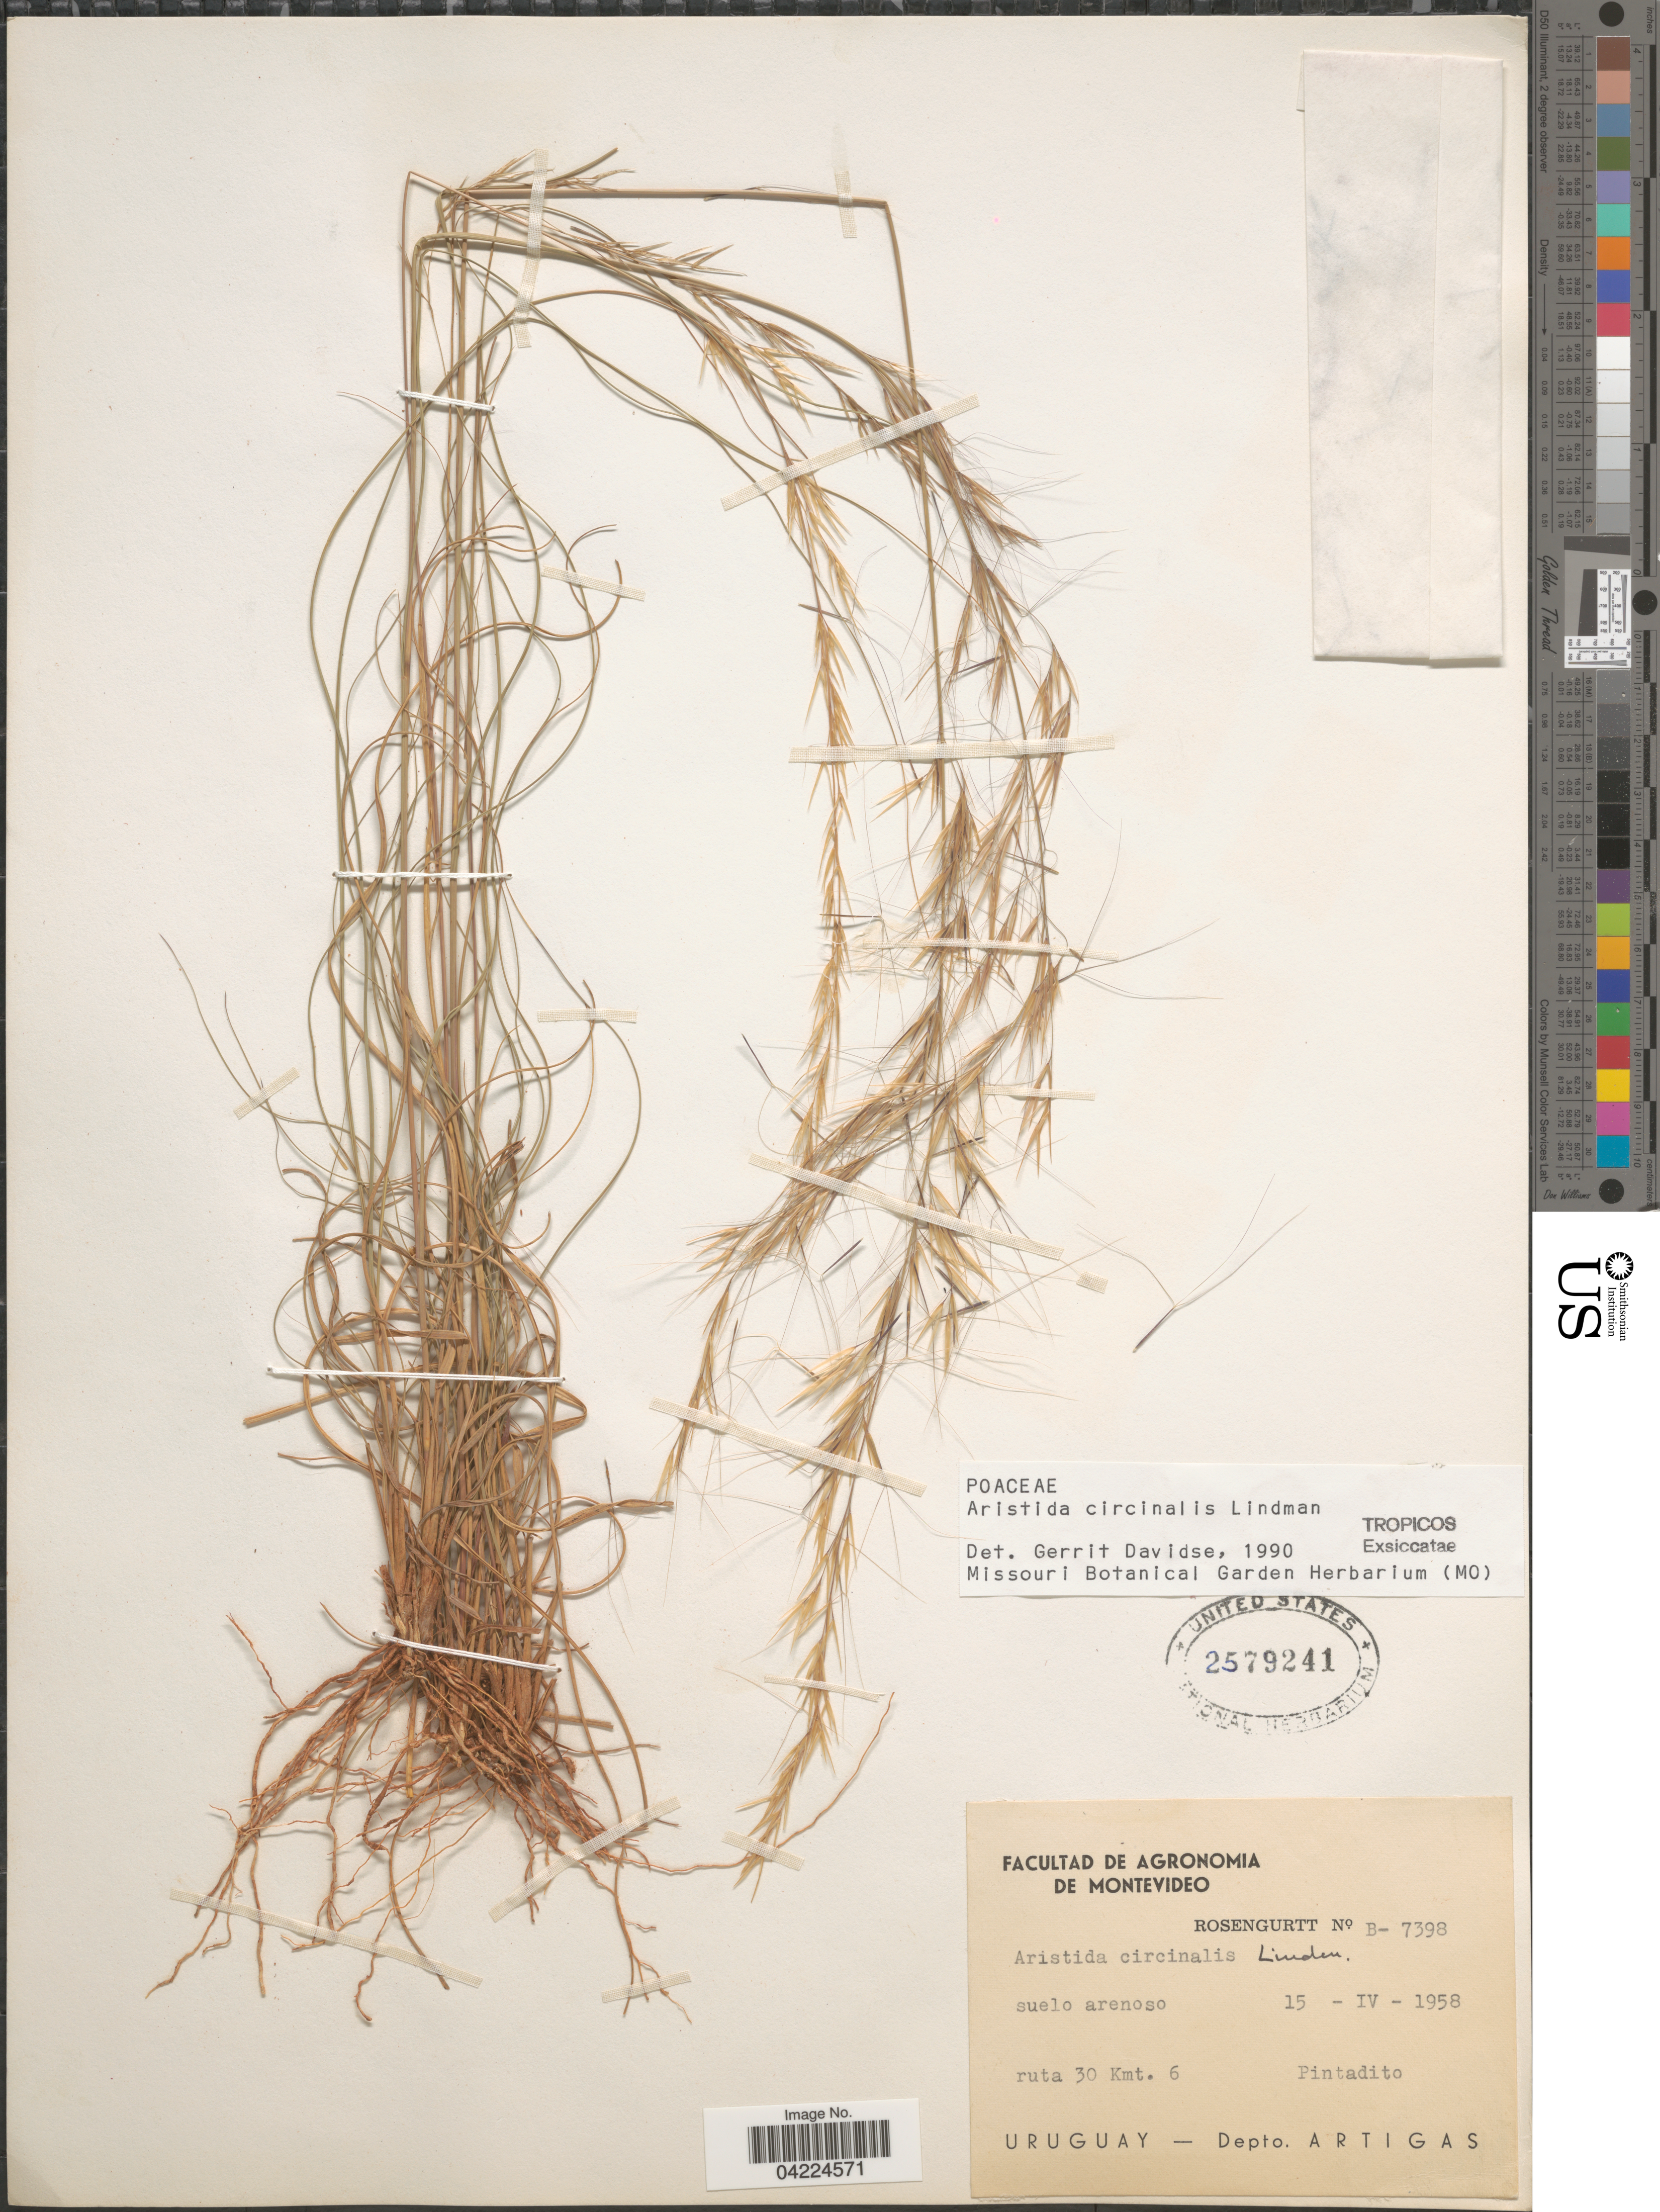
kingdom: Plantae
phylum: Tracheophyta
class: Liliopsida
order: Poales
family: Poaceae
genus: Aristida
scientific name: Aristida circinalis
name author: Lindm.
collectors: Rosengurtt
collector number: B-7398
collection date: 1958-04-15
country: Uruguay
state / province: Artigas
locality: Ruta 30 Kmt. 6. Pintadito. Depto. Artigas.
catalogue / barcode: US 2579241